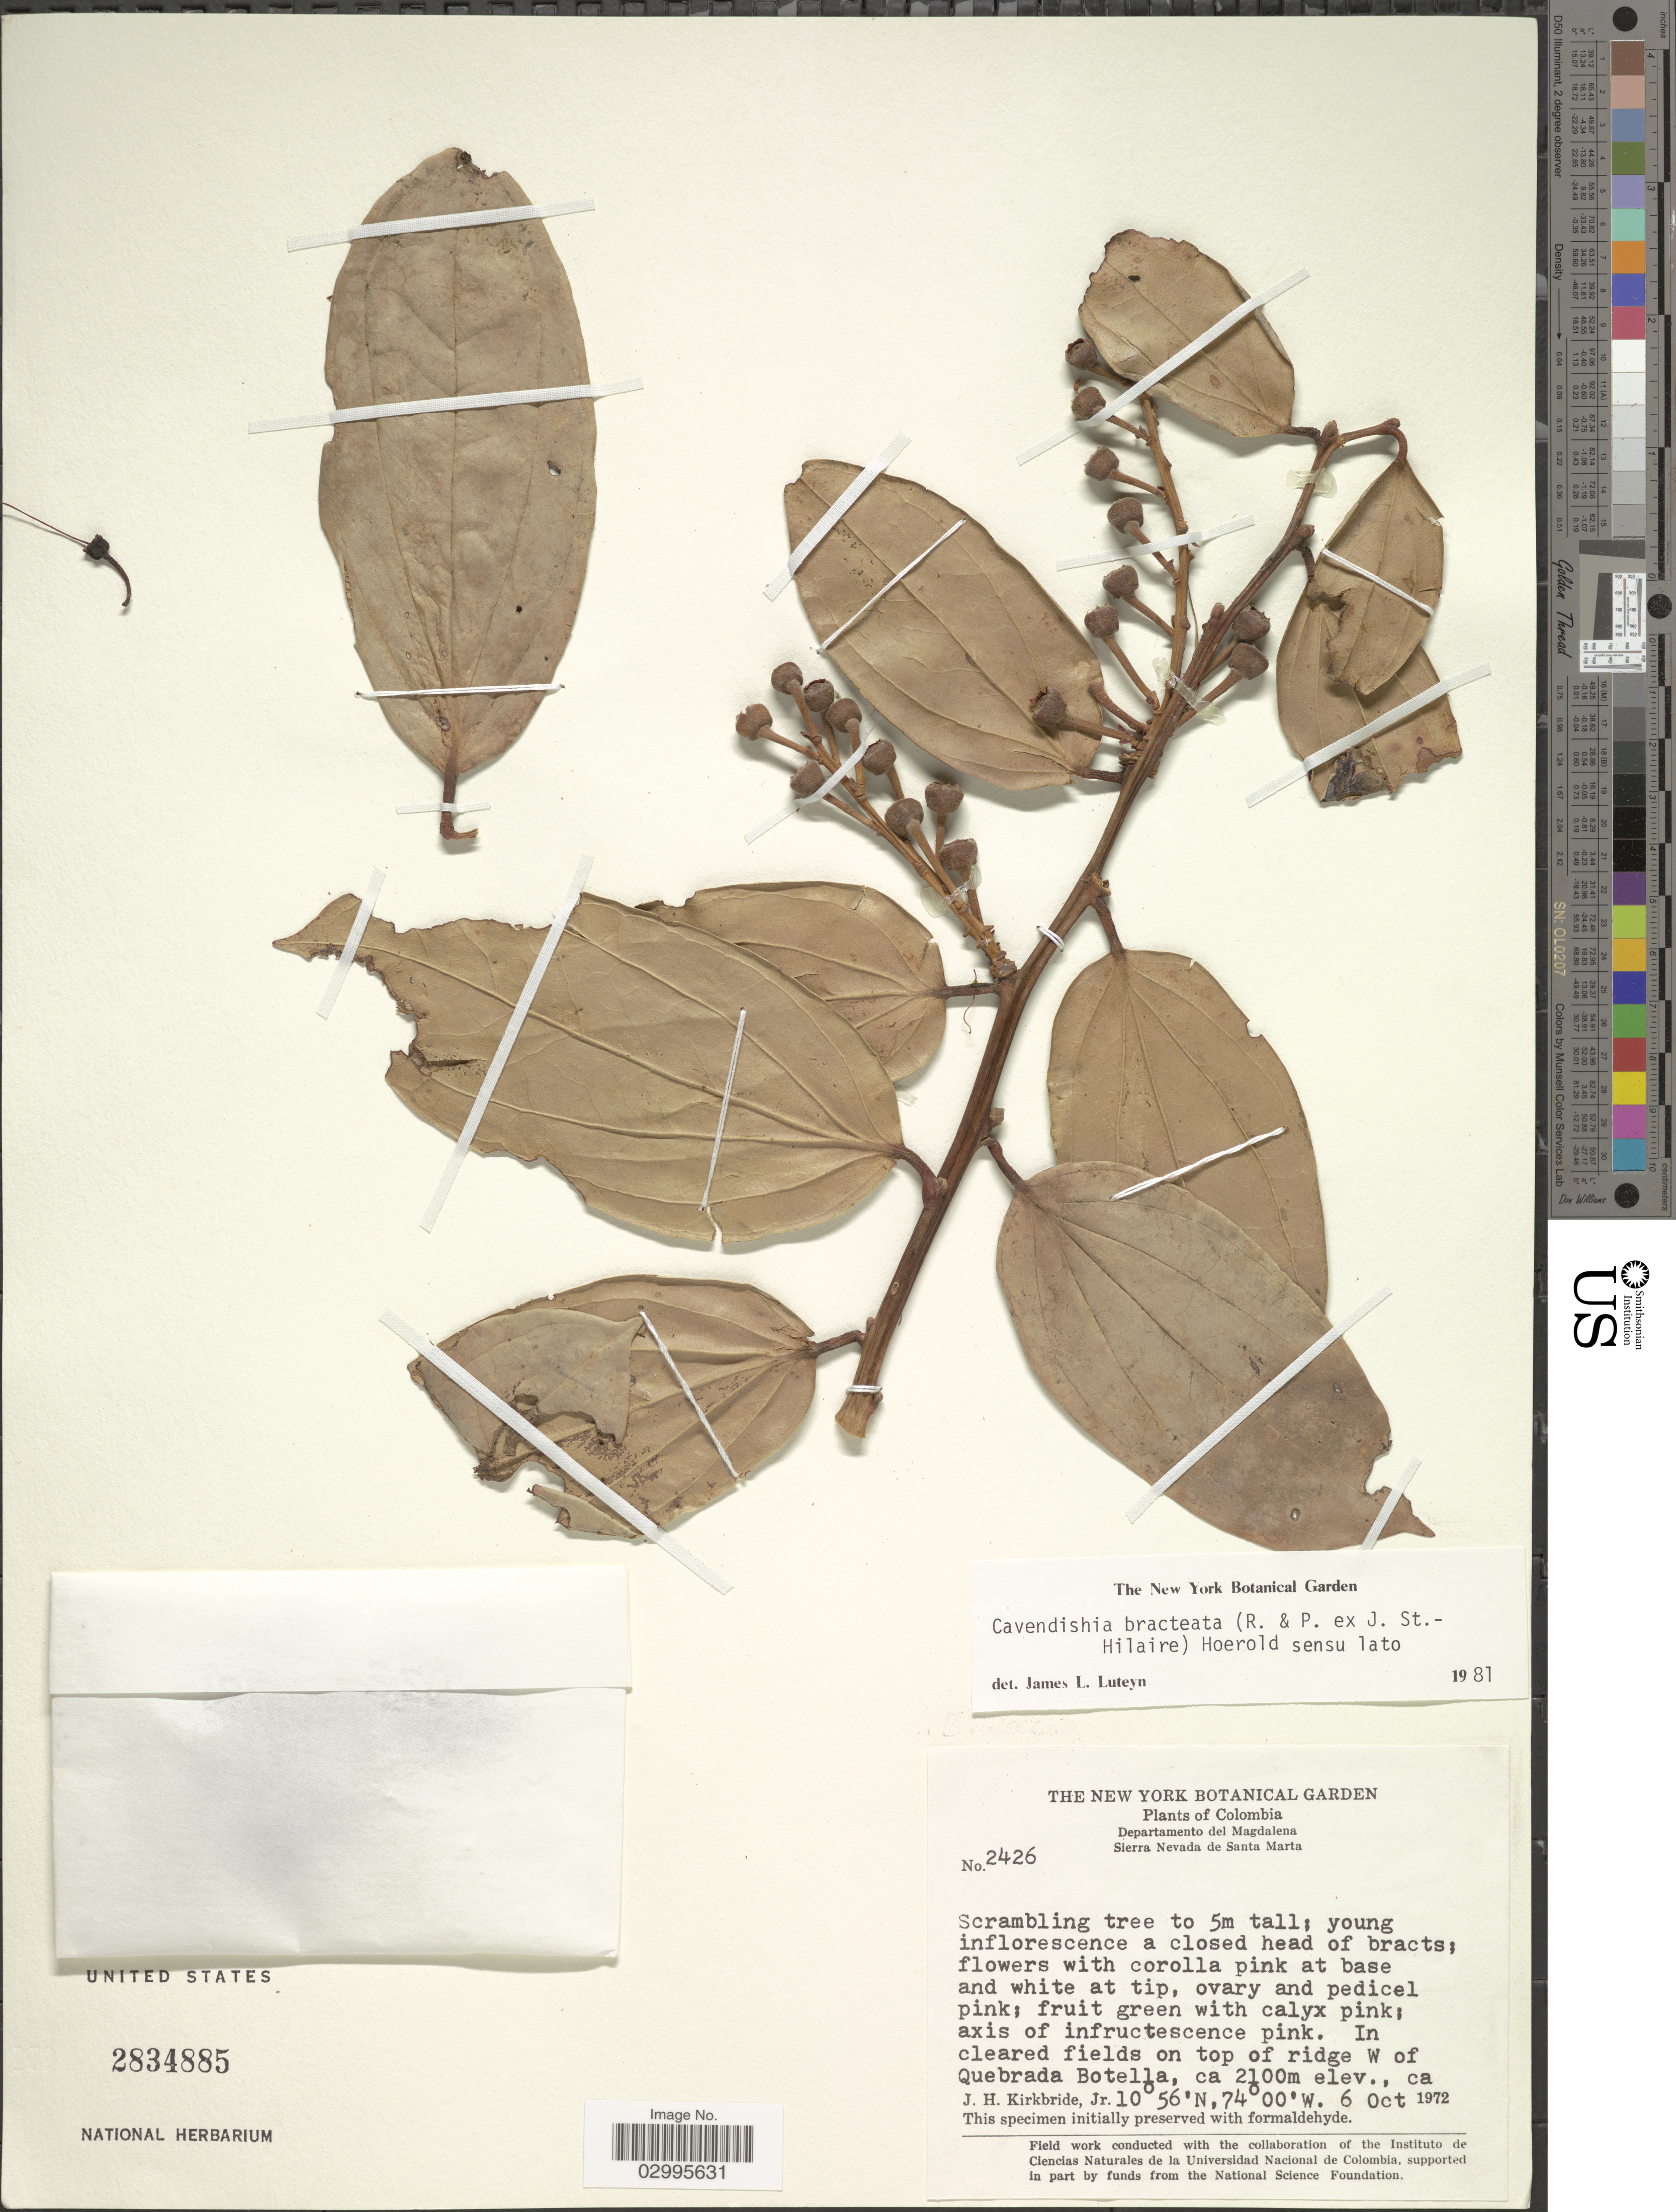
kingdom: Plantae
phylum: Tracheophyta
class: Magnoliopsida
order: Ericales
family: Ericaceae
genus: Cavendishia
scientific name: Cavendishia bracteata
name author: (Ruiz & Pav. ex J. St.-Hil.) Hoerold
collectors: J. H. Kirkbride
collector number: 2426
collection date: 1972-10-06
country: Colombia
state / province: Magdalena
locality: Departamento del Magdalena, Sierra Nevada de Santa Marta. In cleared fields on top of ridge W of Quebrada Botella.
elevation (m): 2100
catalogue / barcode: US 2834885